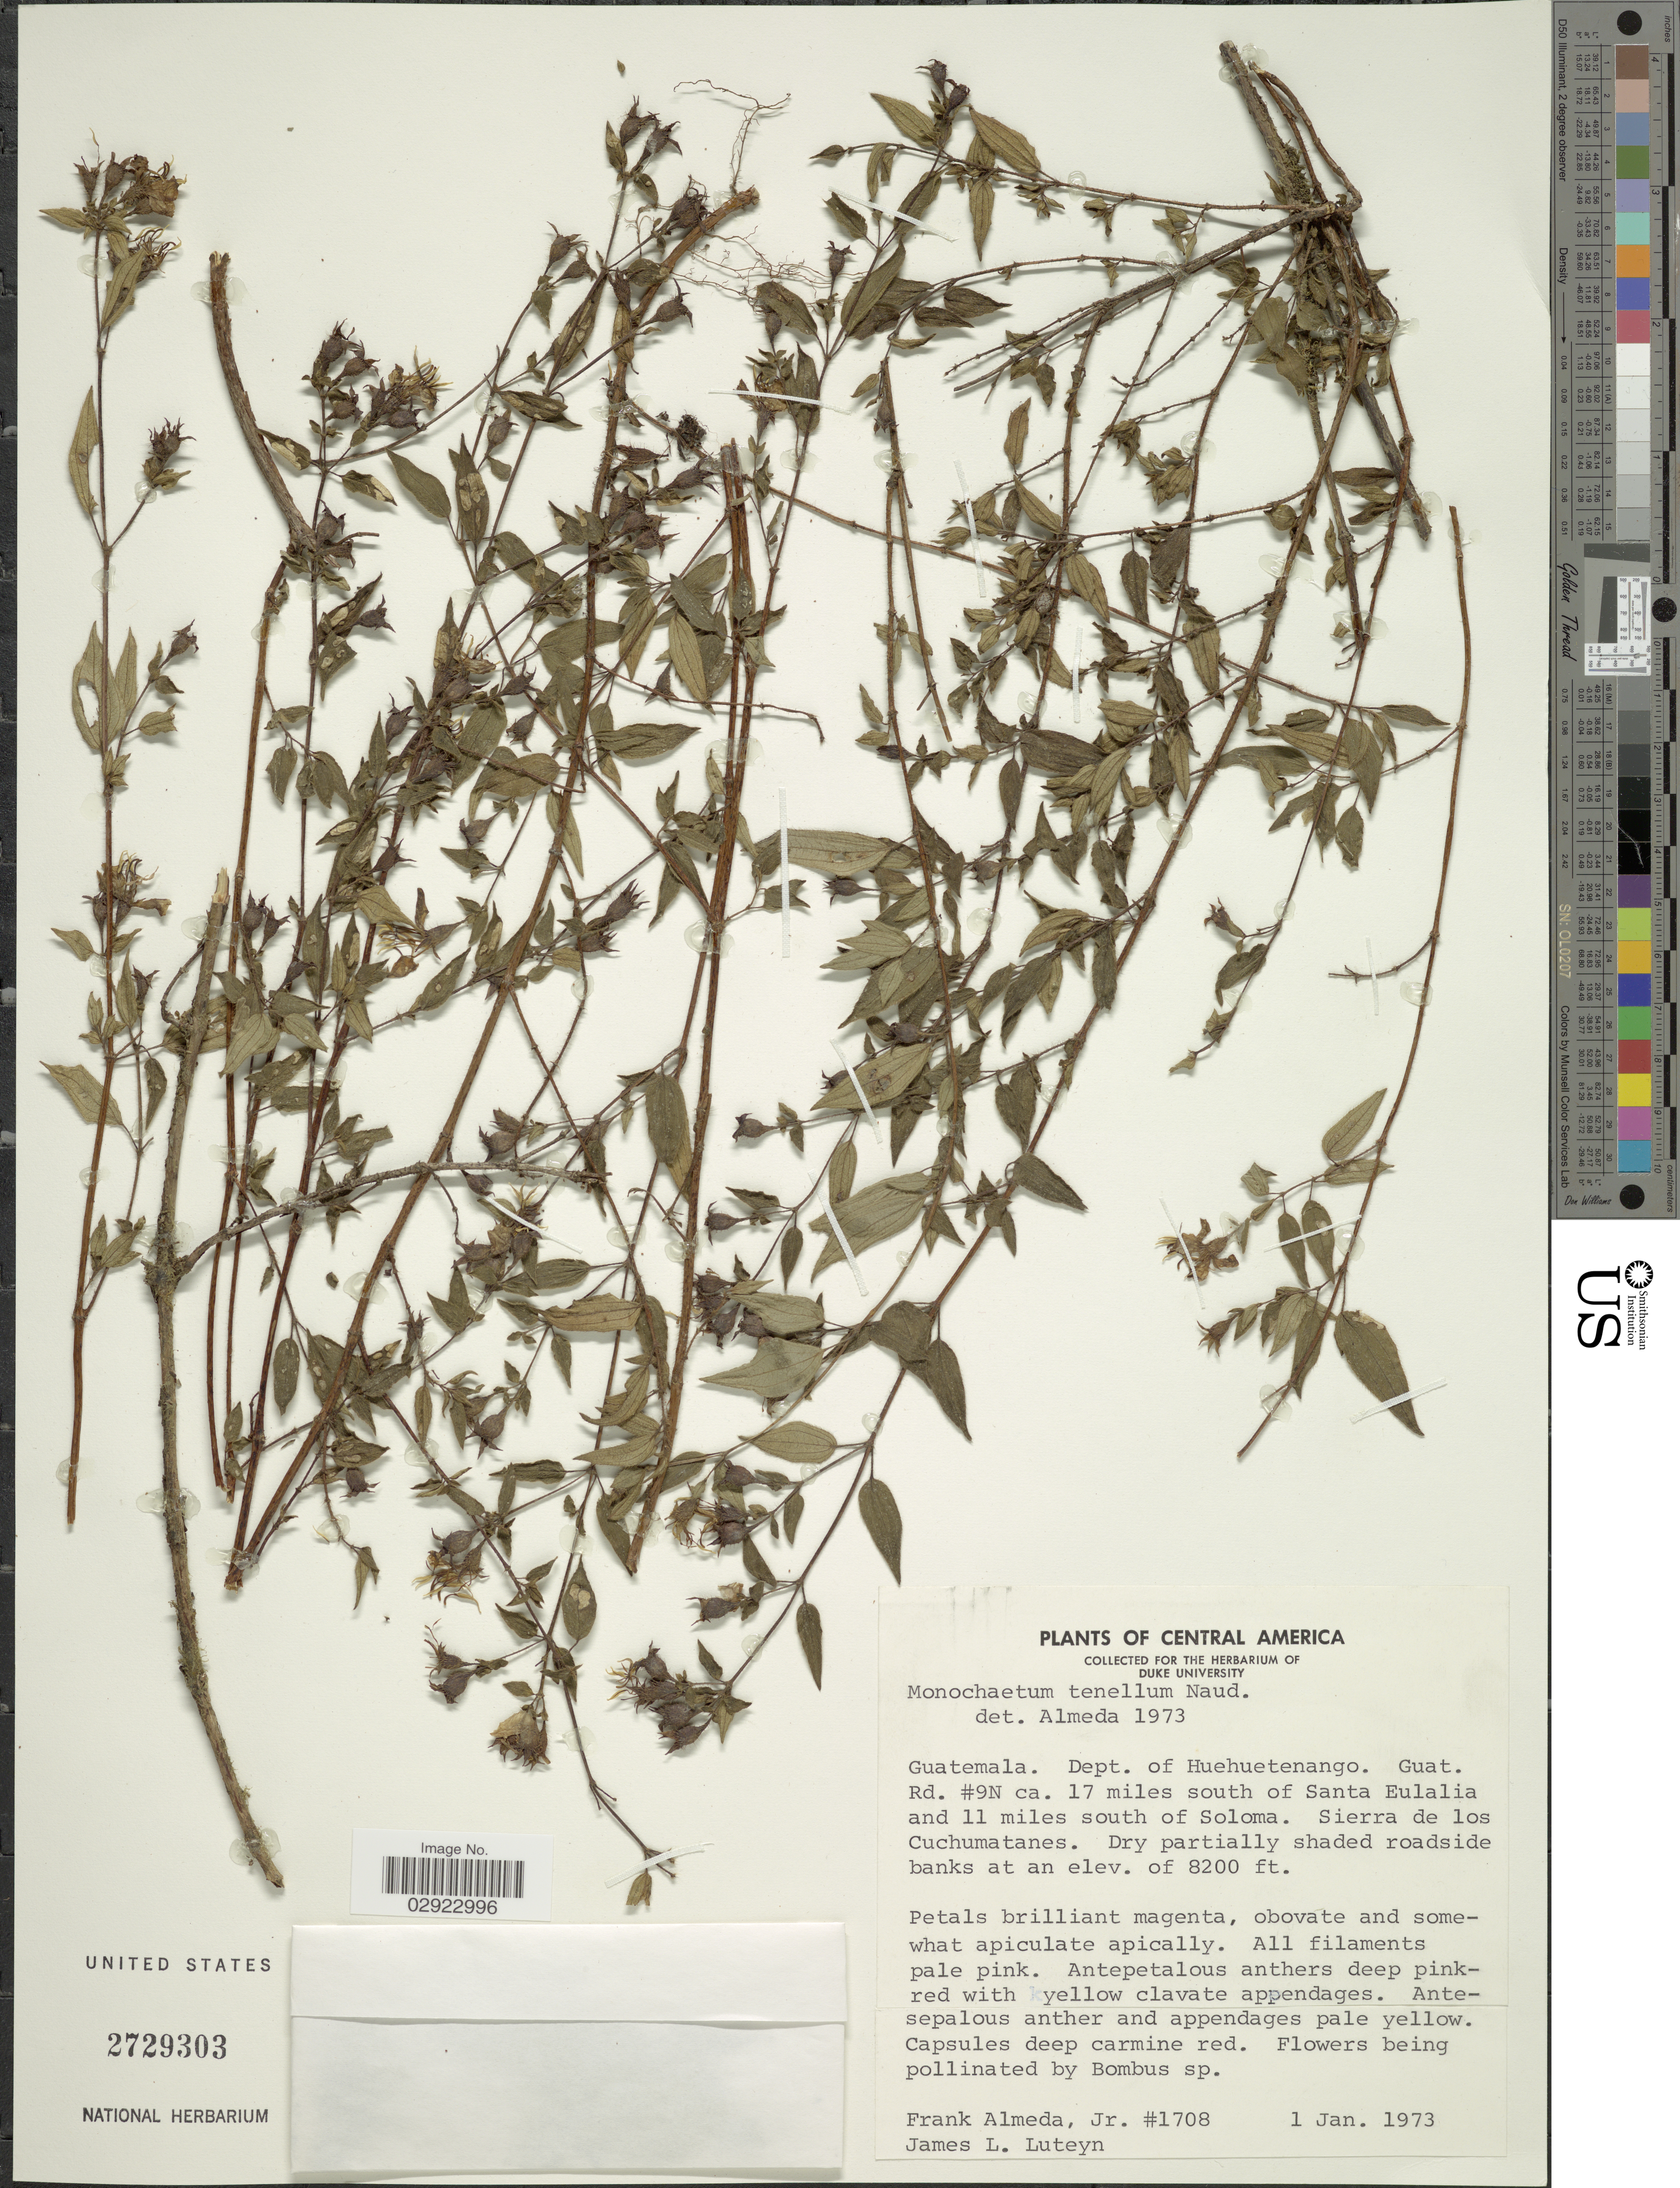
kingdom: Plantae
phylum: Tracheophyta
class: Magnoliopsida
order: Myrtales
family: Melastomataceae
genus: Monochaetum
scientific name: Monochaetum tenellum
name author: Naudin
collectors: F. Almeda & J. L. Luteyn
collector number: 1708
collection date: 1973-01-01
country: Guatemala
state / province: Huehuetenango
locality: Guatemala. Dept. of Huehuetenango. Guat. Rd. #9N ca. 17 miles south of Santa Eulalia and 11 miles south of Soloma. Sierra de los Cuchumatanes.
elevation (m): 2499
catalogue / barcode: US 2729303